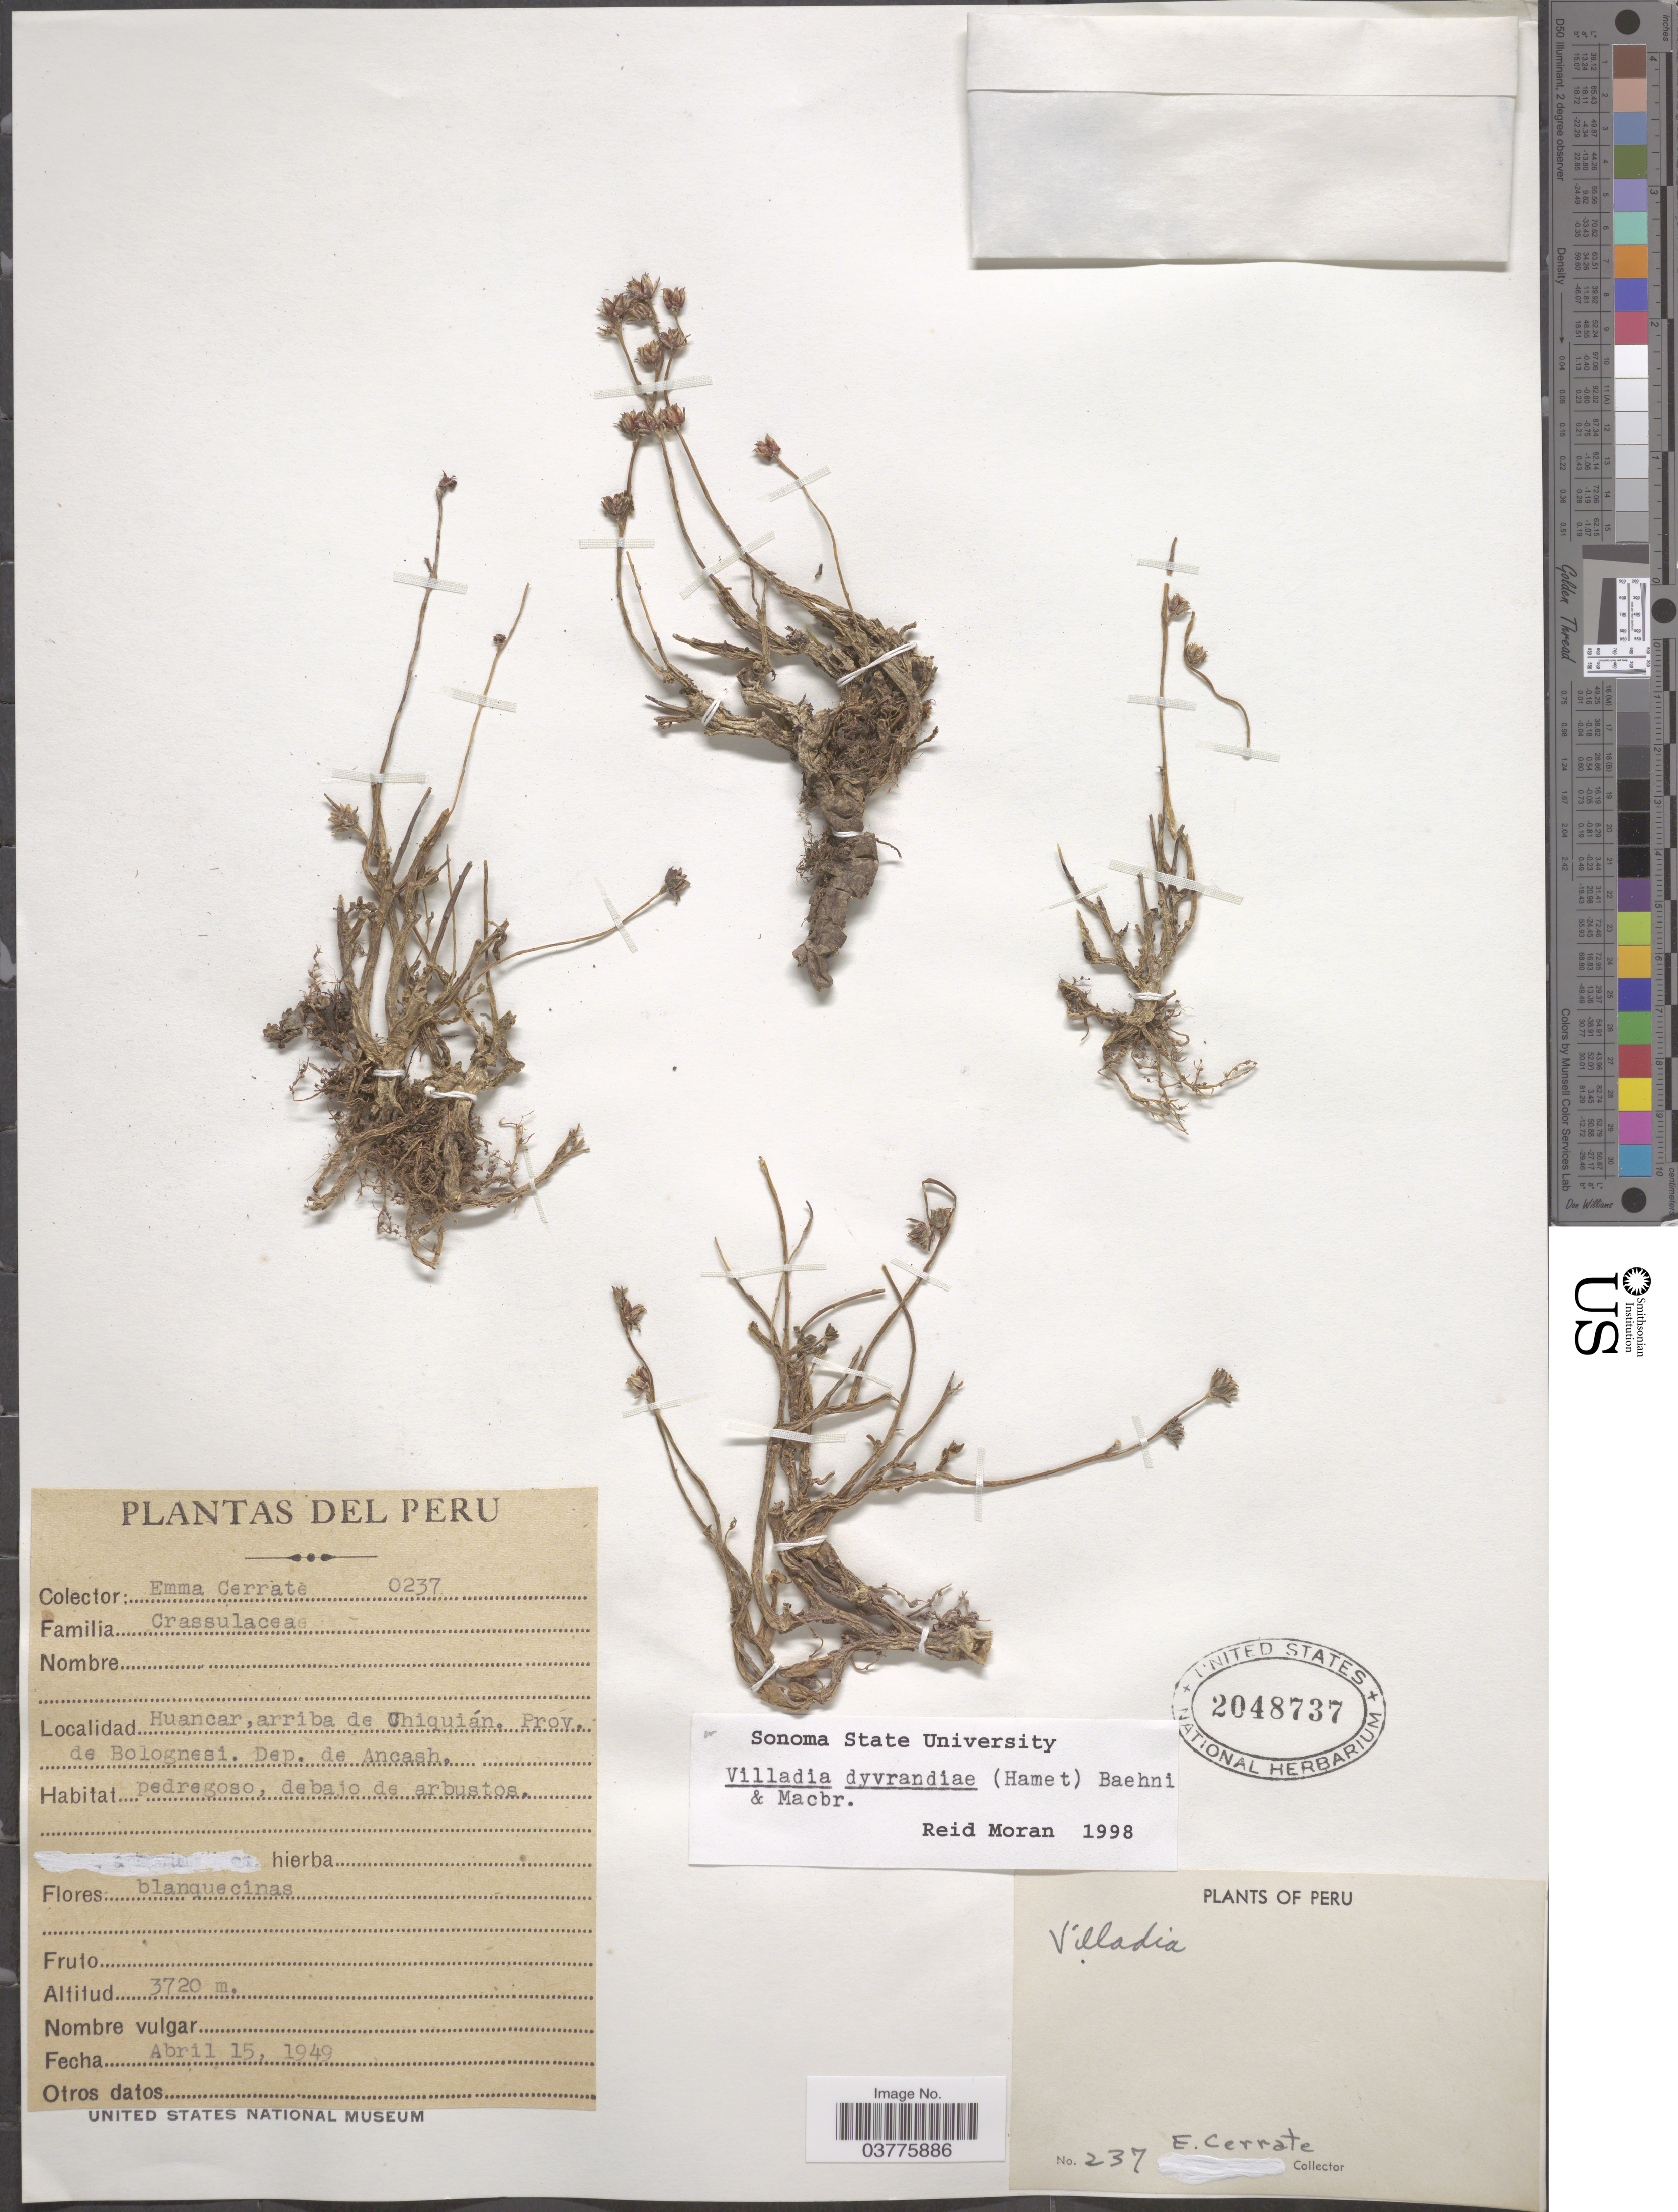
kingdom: Plantae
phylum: Tracheophyta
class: Magnoliopsida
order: Saxifragales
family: Crassulaceae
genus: Sedum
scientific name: Sedum sp.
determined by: Pino, Guillermo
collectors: E. Cerrate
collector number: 237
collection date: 1949-04-15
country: Peru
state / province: Ancash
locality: Huancar, arriba de Chiquián. Prov. de Bolognesi. Dep. de Ancash.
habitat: Pedregoso, debajo de arbustos.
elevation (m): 3720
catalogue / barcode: US 2048737